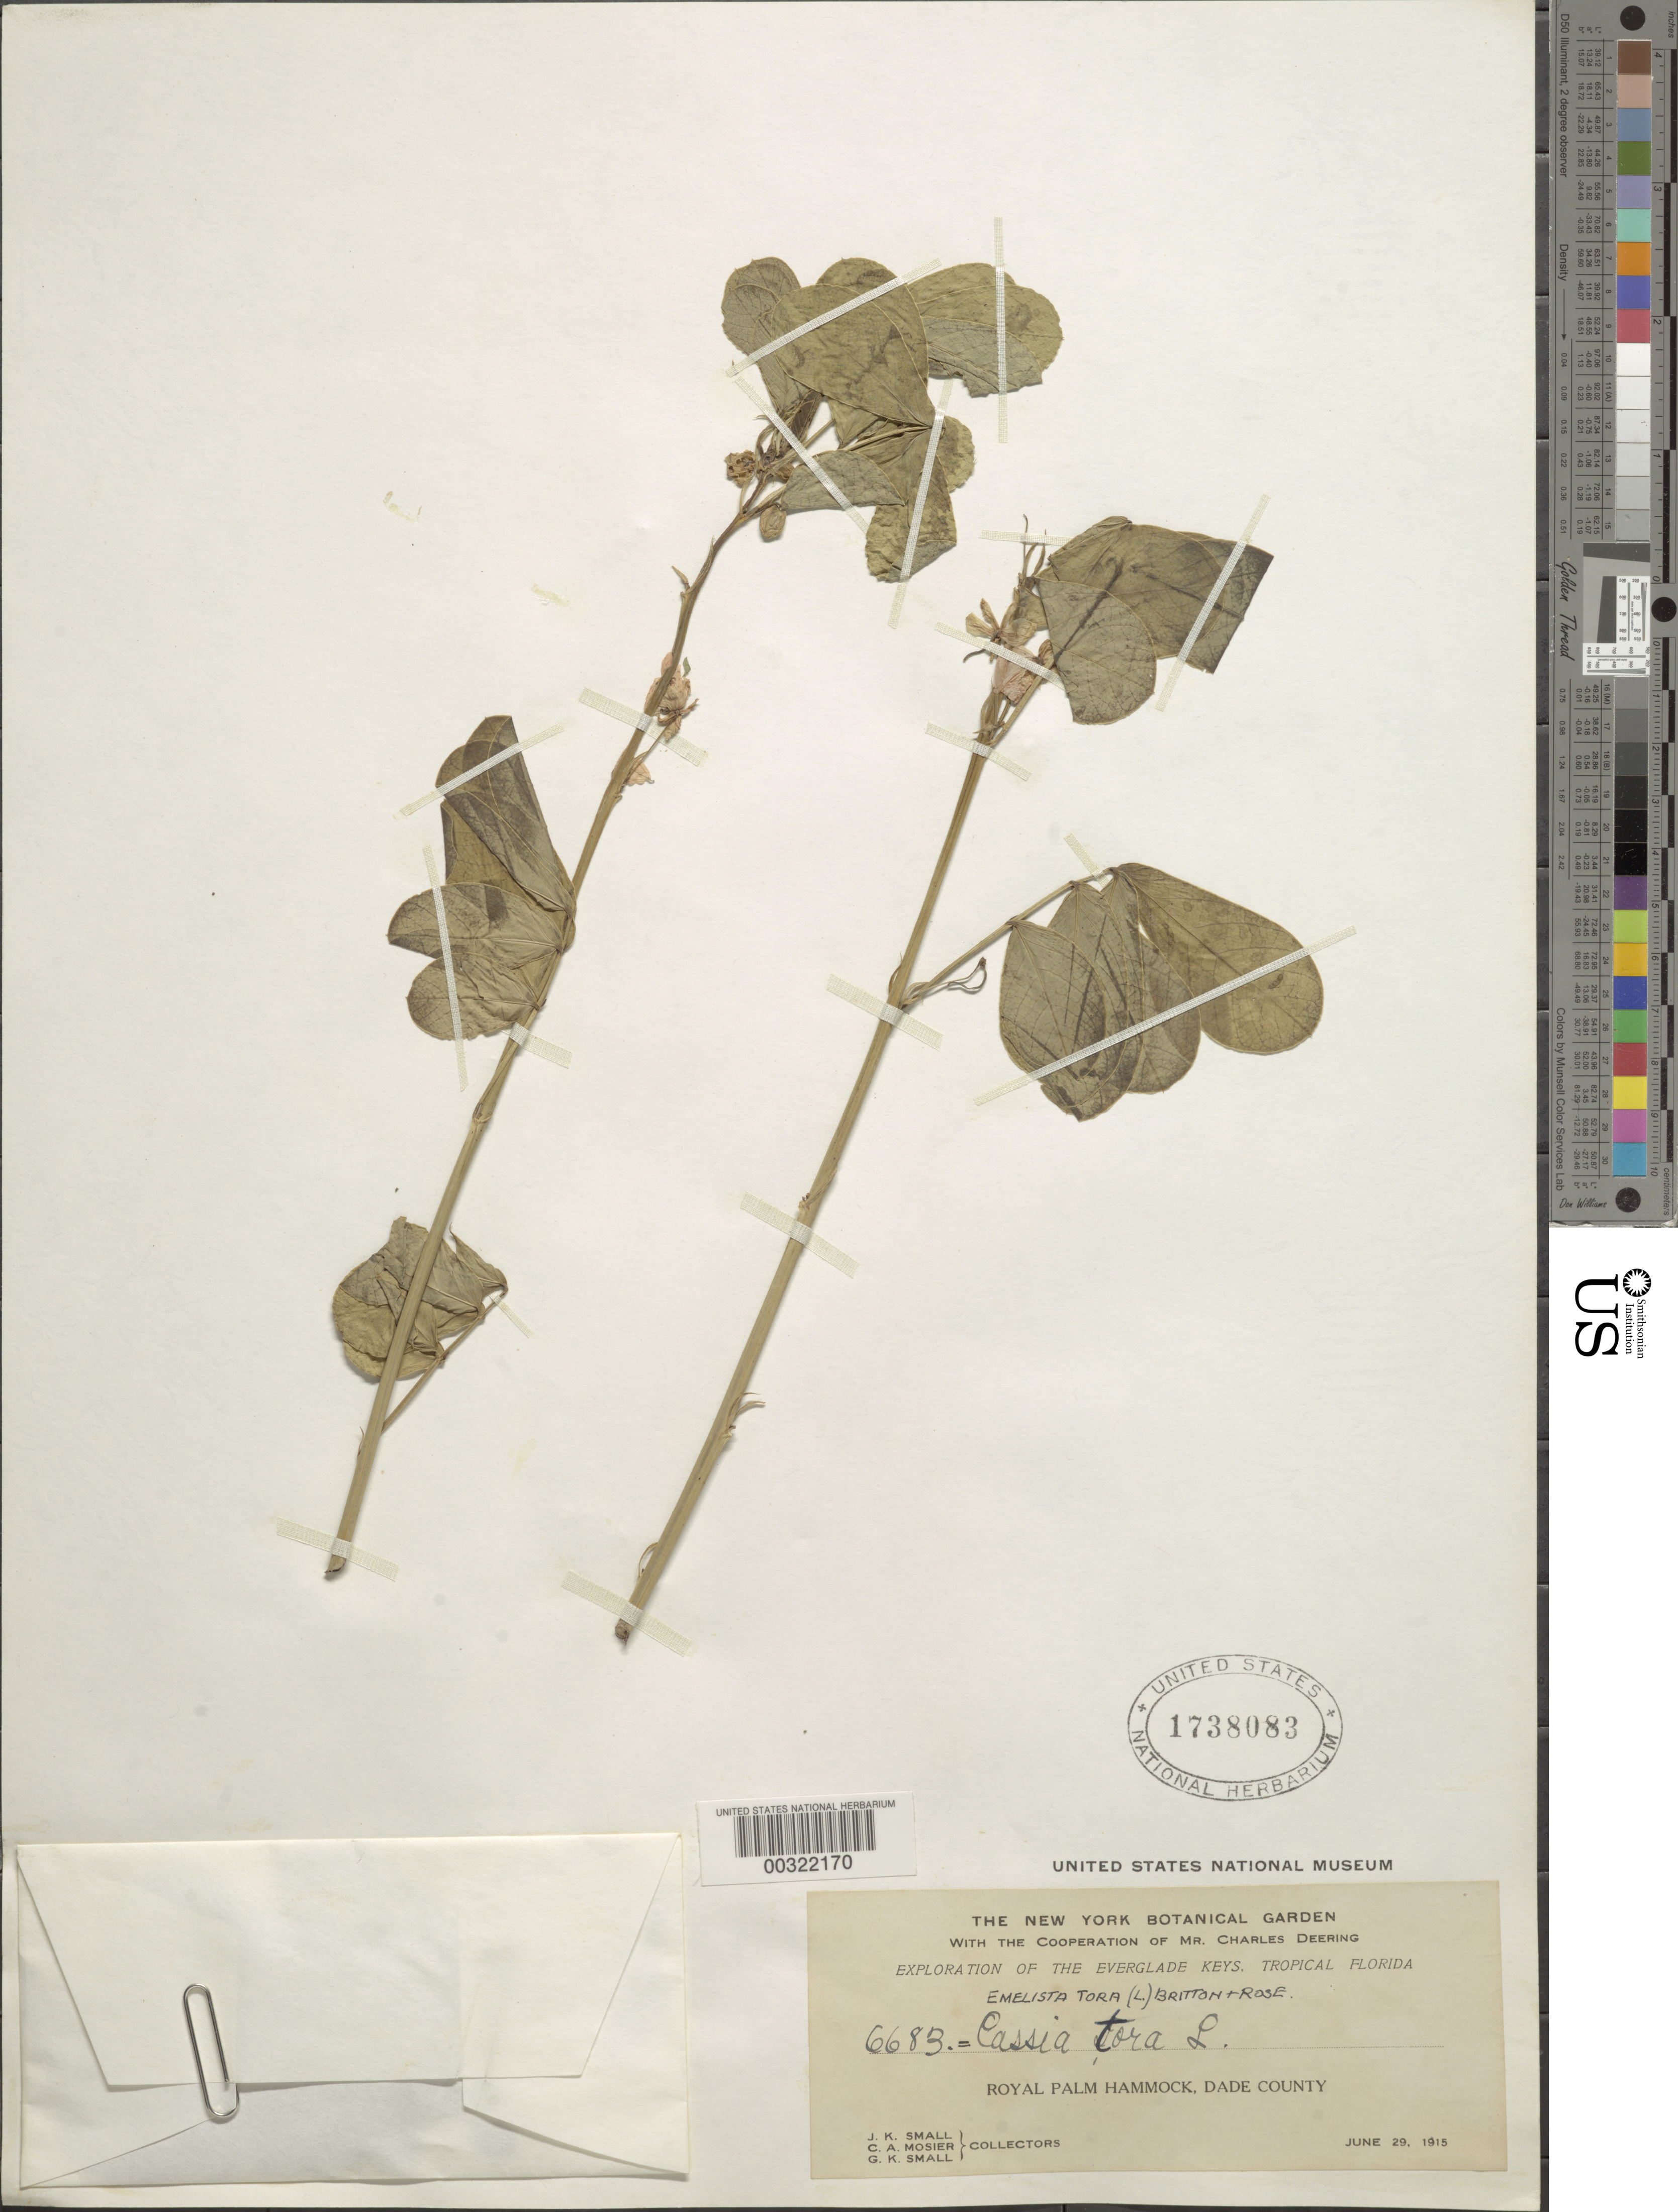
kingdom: Plantae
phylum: Tracheophyta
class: Magnoliopsida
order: Fabales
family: Fabaceae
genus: Senna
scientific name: Senna obtusifolia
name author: (L.) H.S. Irwin & Barneby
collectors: J. K. Small, C. A. Mosier & G. K. Small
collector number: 6683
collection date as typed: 29 Jun 1915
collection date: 1915-06-29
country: United States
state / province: Florida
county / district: Dade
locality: Royal Palm Hammock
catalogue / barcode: US 1738083